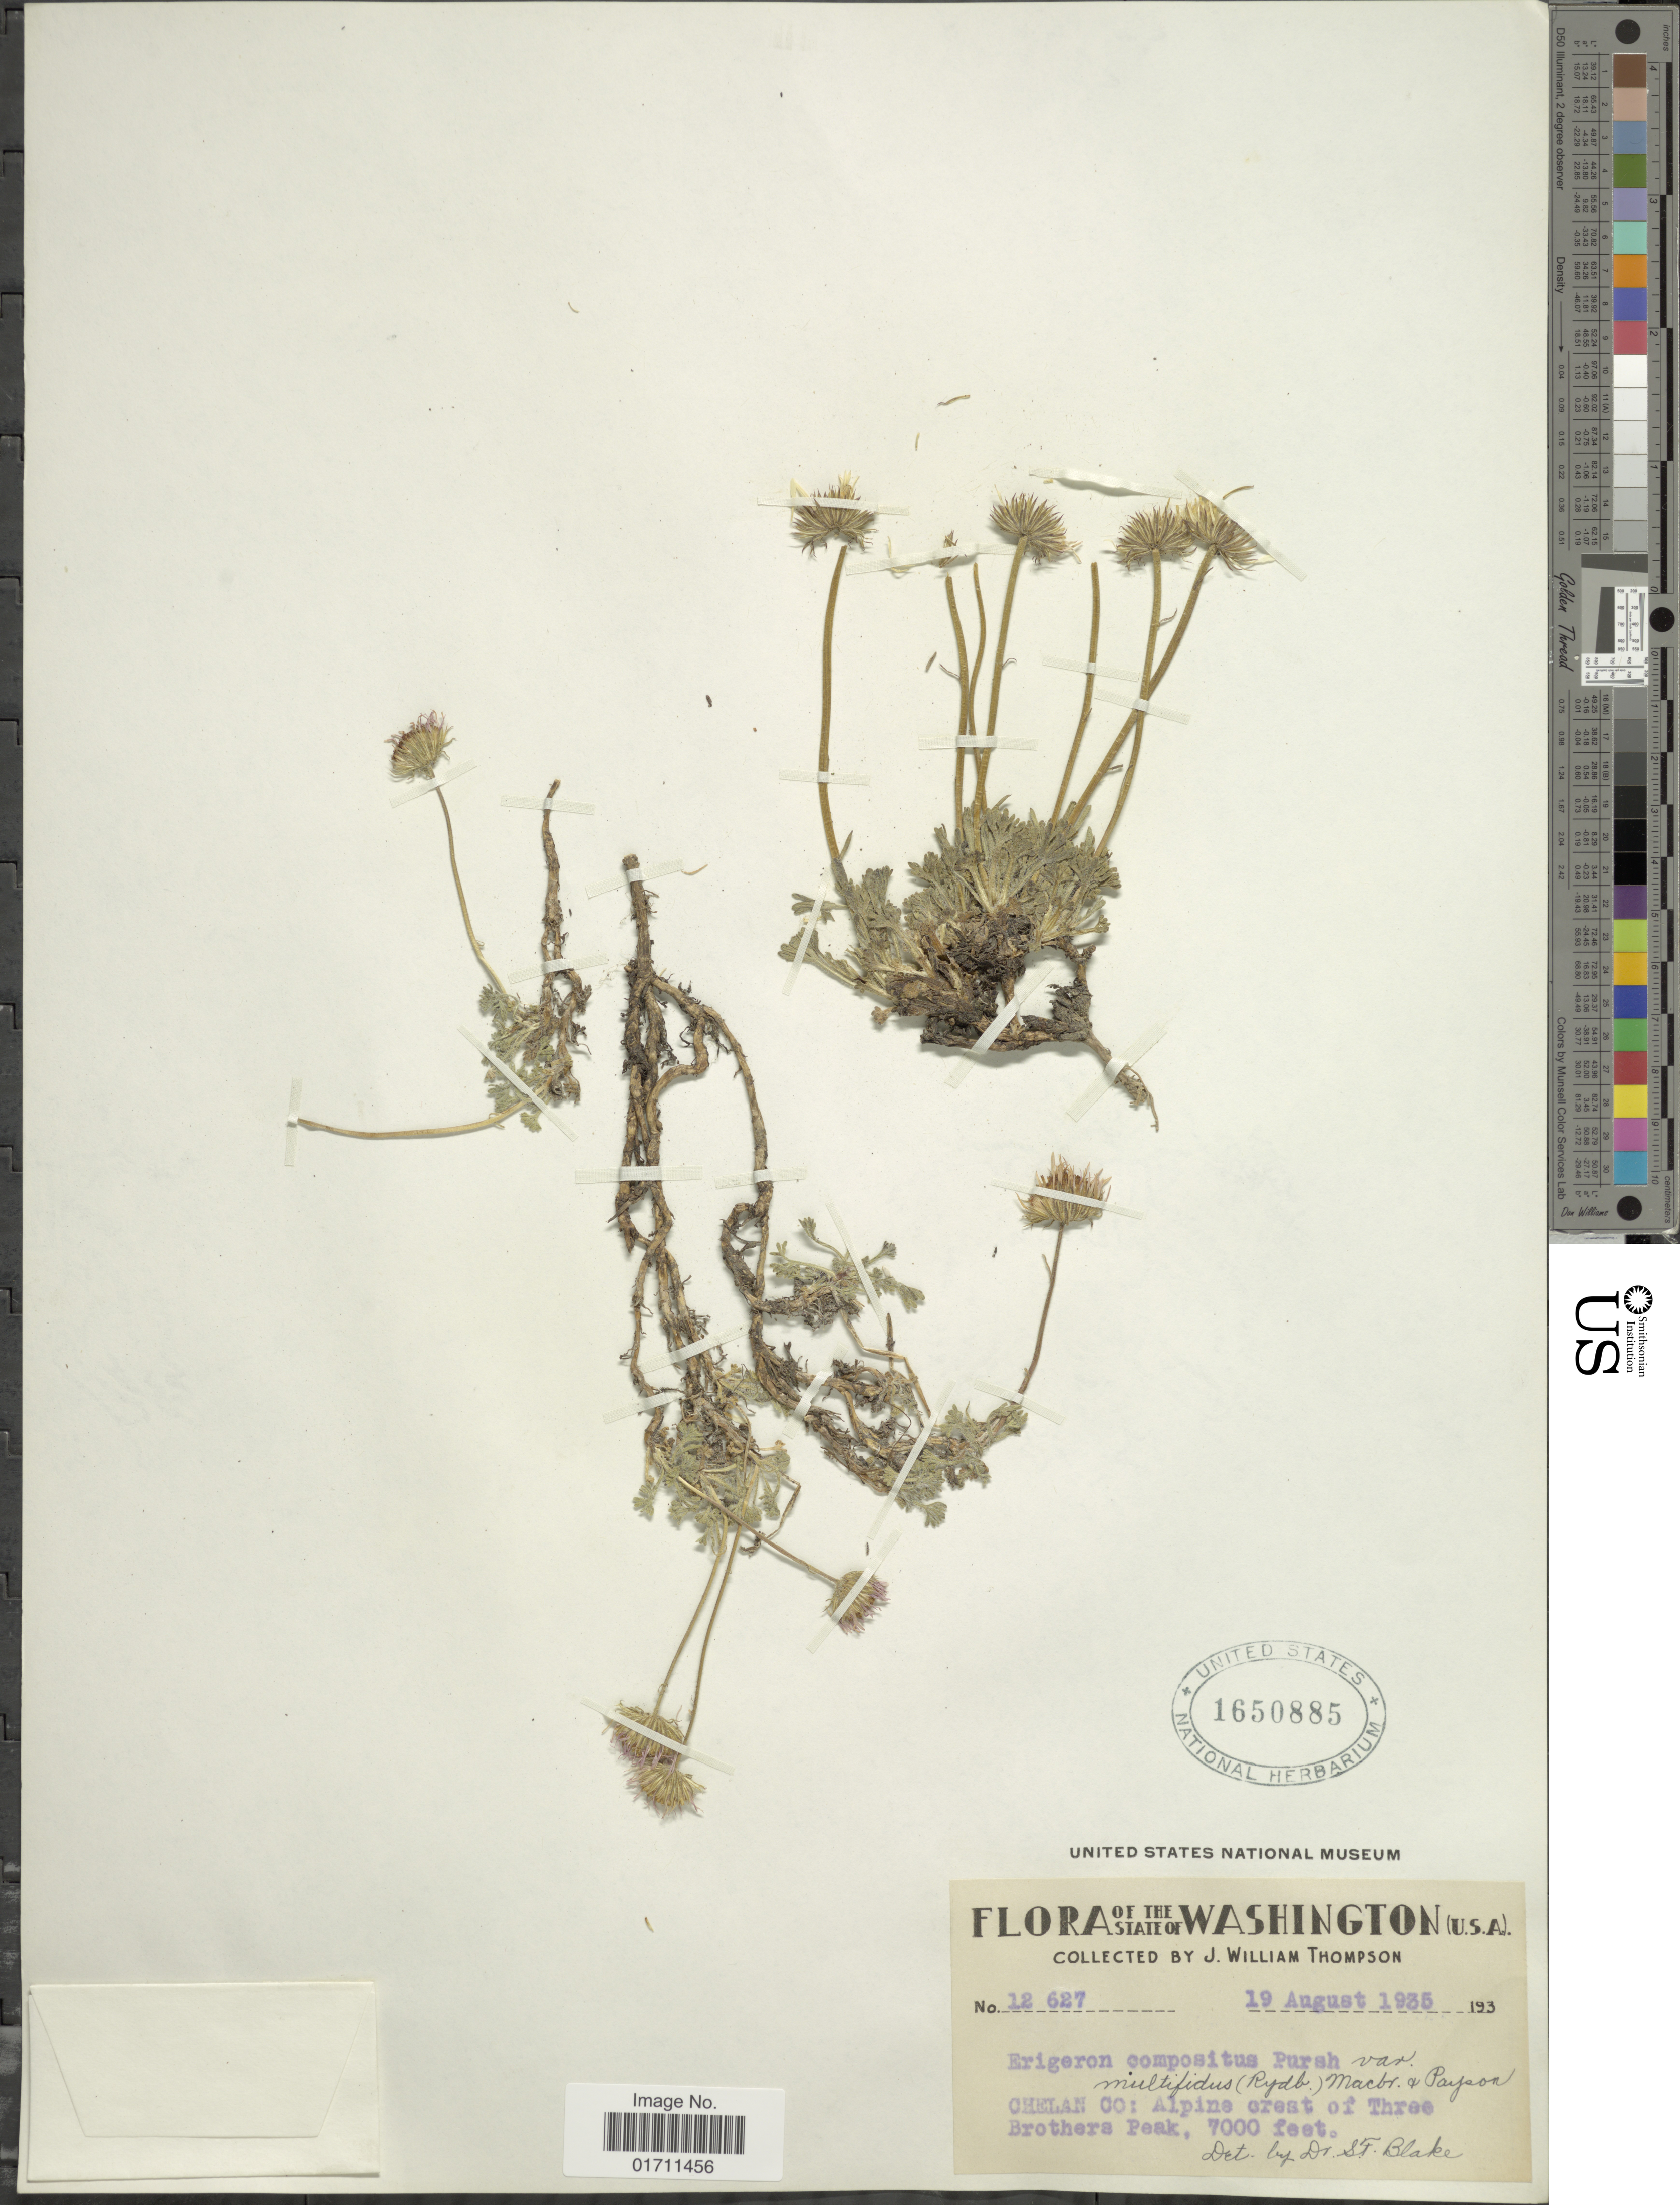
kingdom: Plantae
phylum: Tracheophyta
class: Magnoliopsida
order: Asterales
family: Asteraceae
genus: Erigeron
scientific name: Erigeron compositus var. multifidus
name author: (Rydb.) J.F. Macbr. & Payson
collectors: J. W. Thompson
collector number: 12627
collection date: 1935-08-19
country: United States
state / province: Washington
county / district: Chelan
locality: Chelan Co: Alpine crest of Three Brothers Peak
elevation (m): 2134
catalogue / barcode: US 1650885